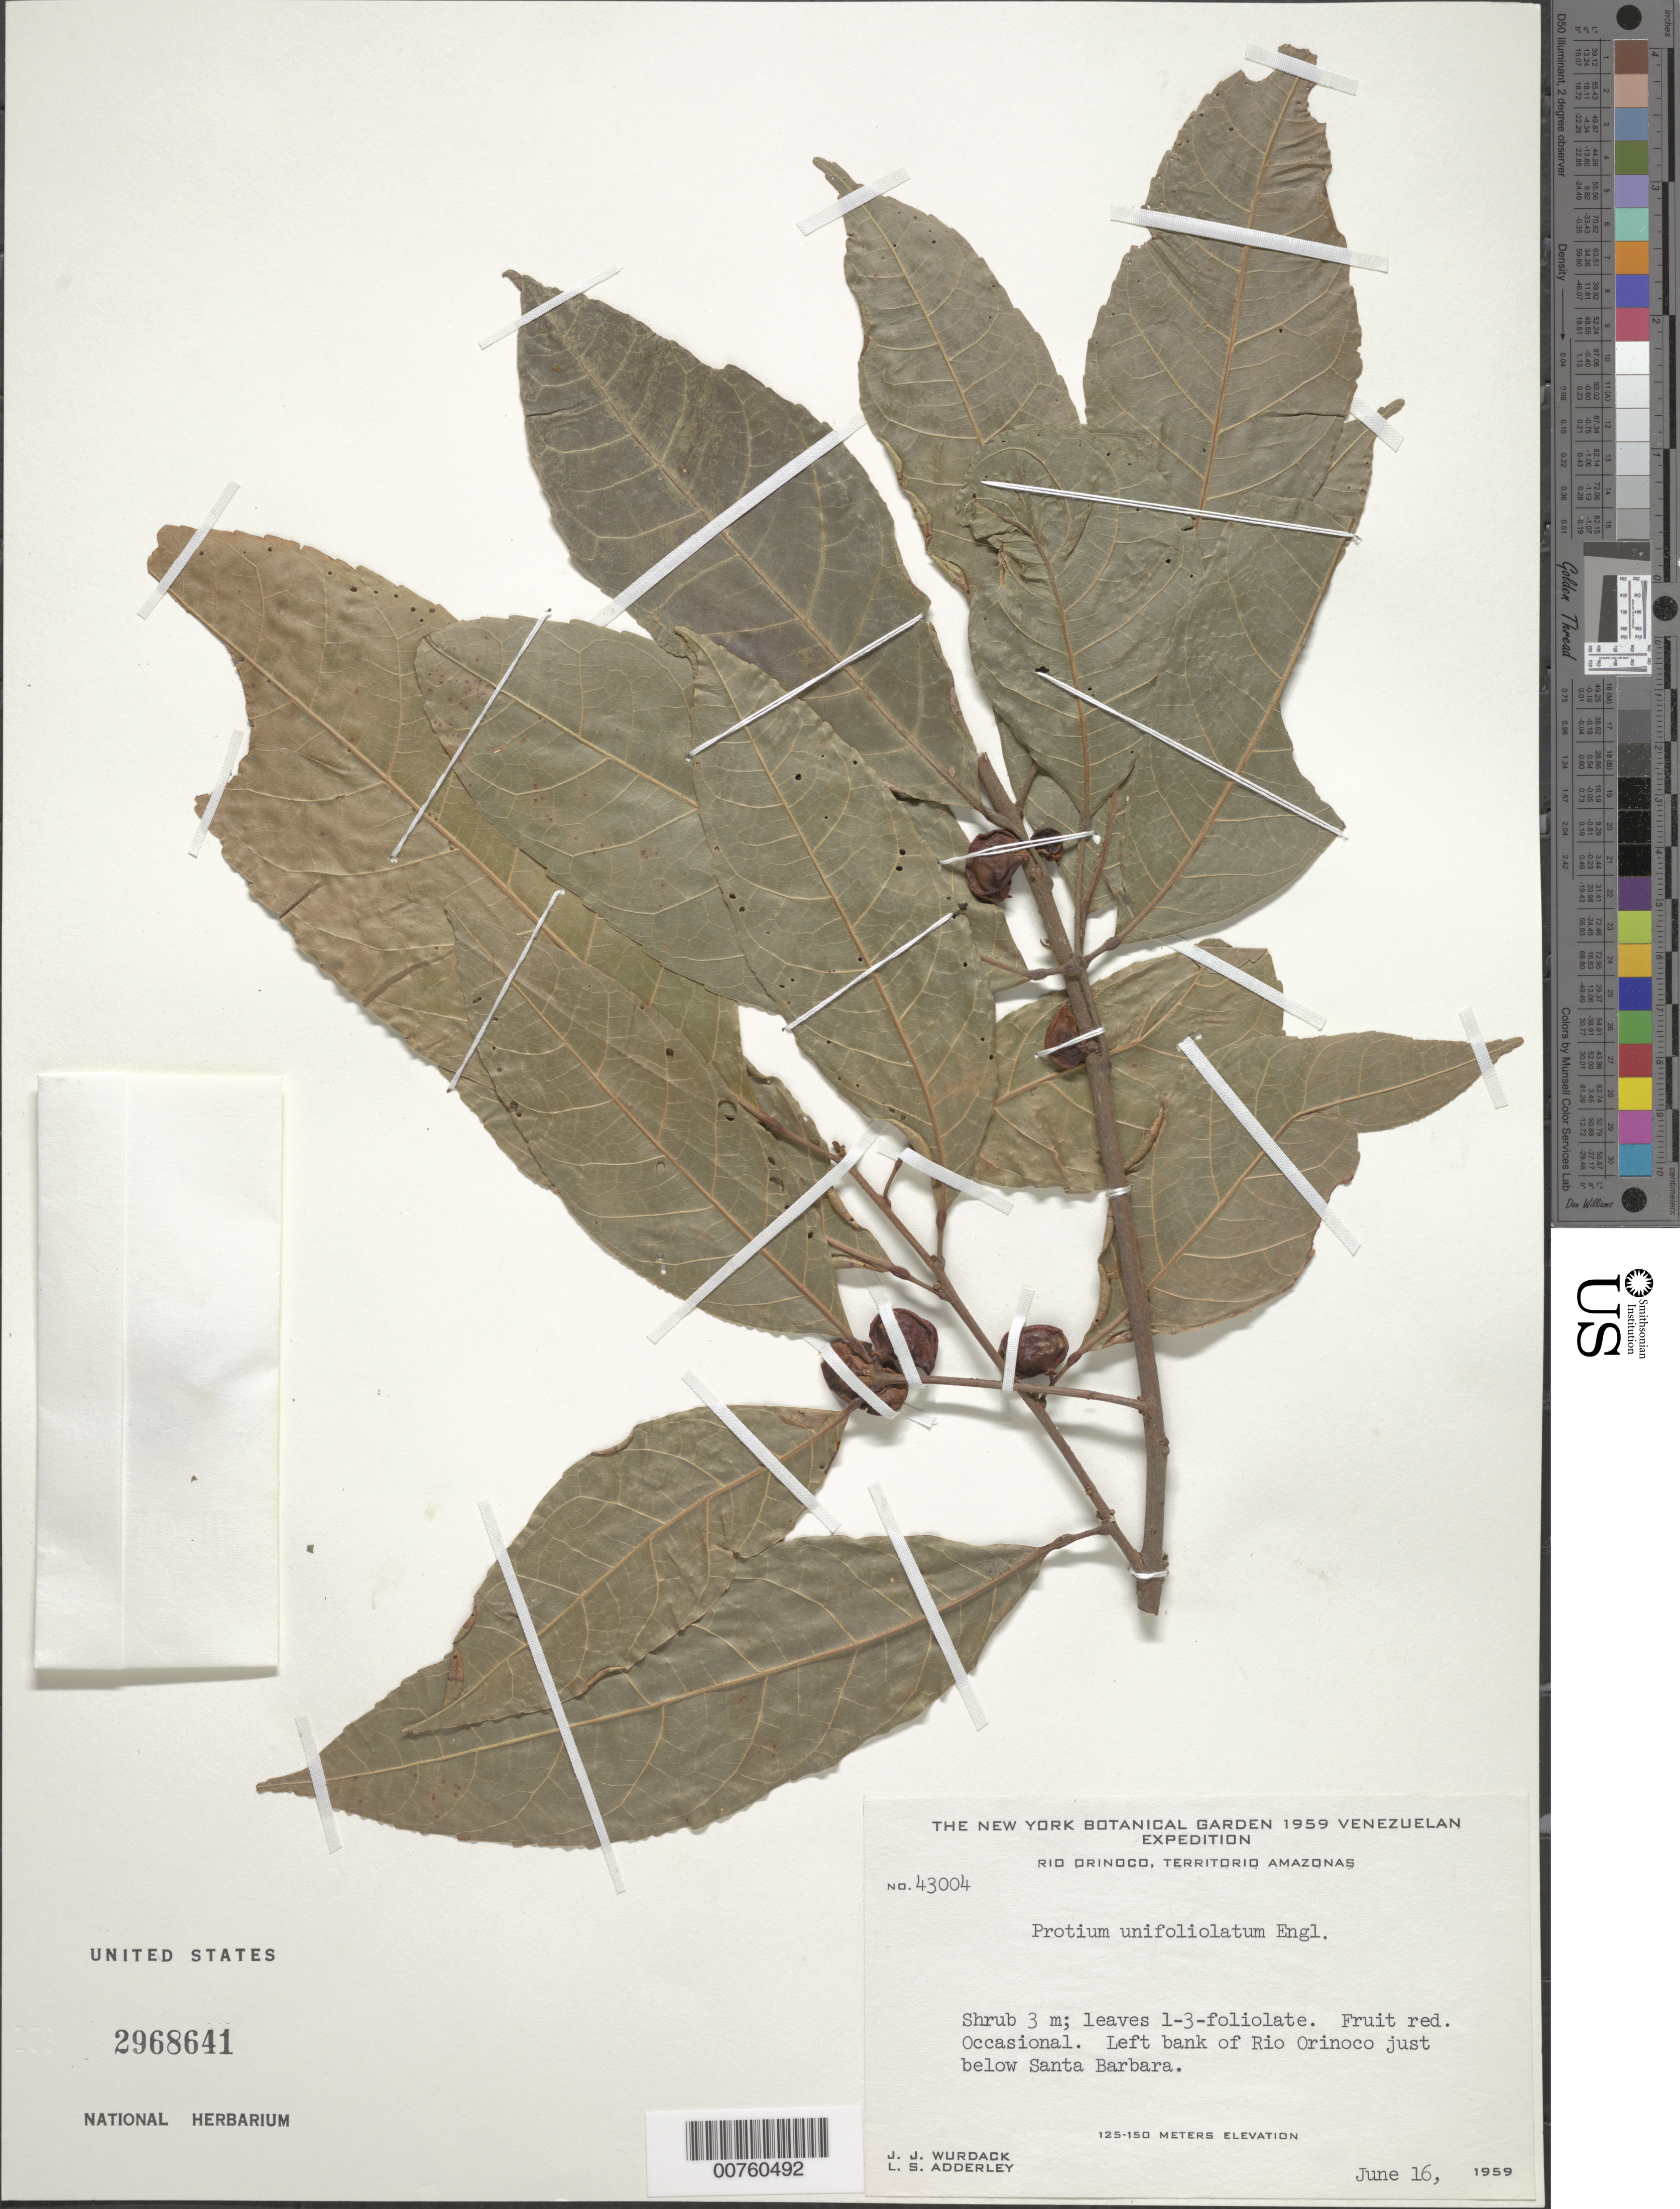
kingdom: Plantae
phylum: Tracheophyta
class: Magnoliopsida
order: Sapindales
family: Burseraceae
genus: Protium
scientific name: Protium unifoliolatum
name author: Engl.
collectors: J. J. Wurdack & L. S. Adderley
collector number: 43004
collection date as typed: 16-Jun-59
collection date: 1959-06-16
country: Venezuela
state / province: Amazonas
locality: Santa Barbara, just below; left bank of Río Orinoco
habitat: Riverbank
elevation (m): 125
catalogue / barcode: US 2968641